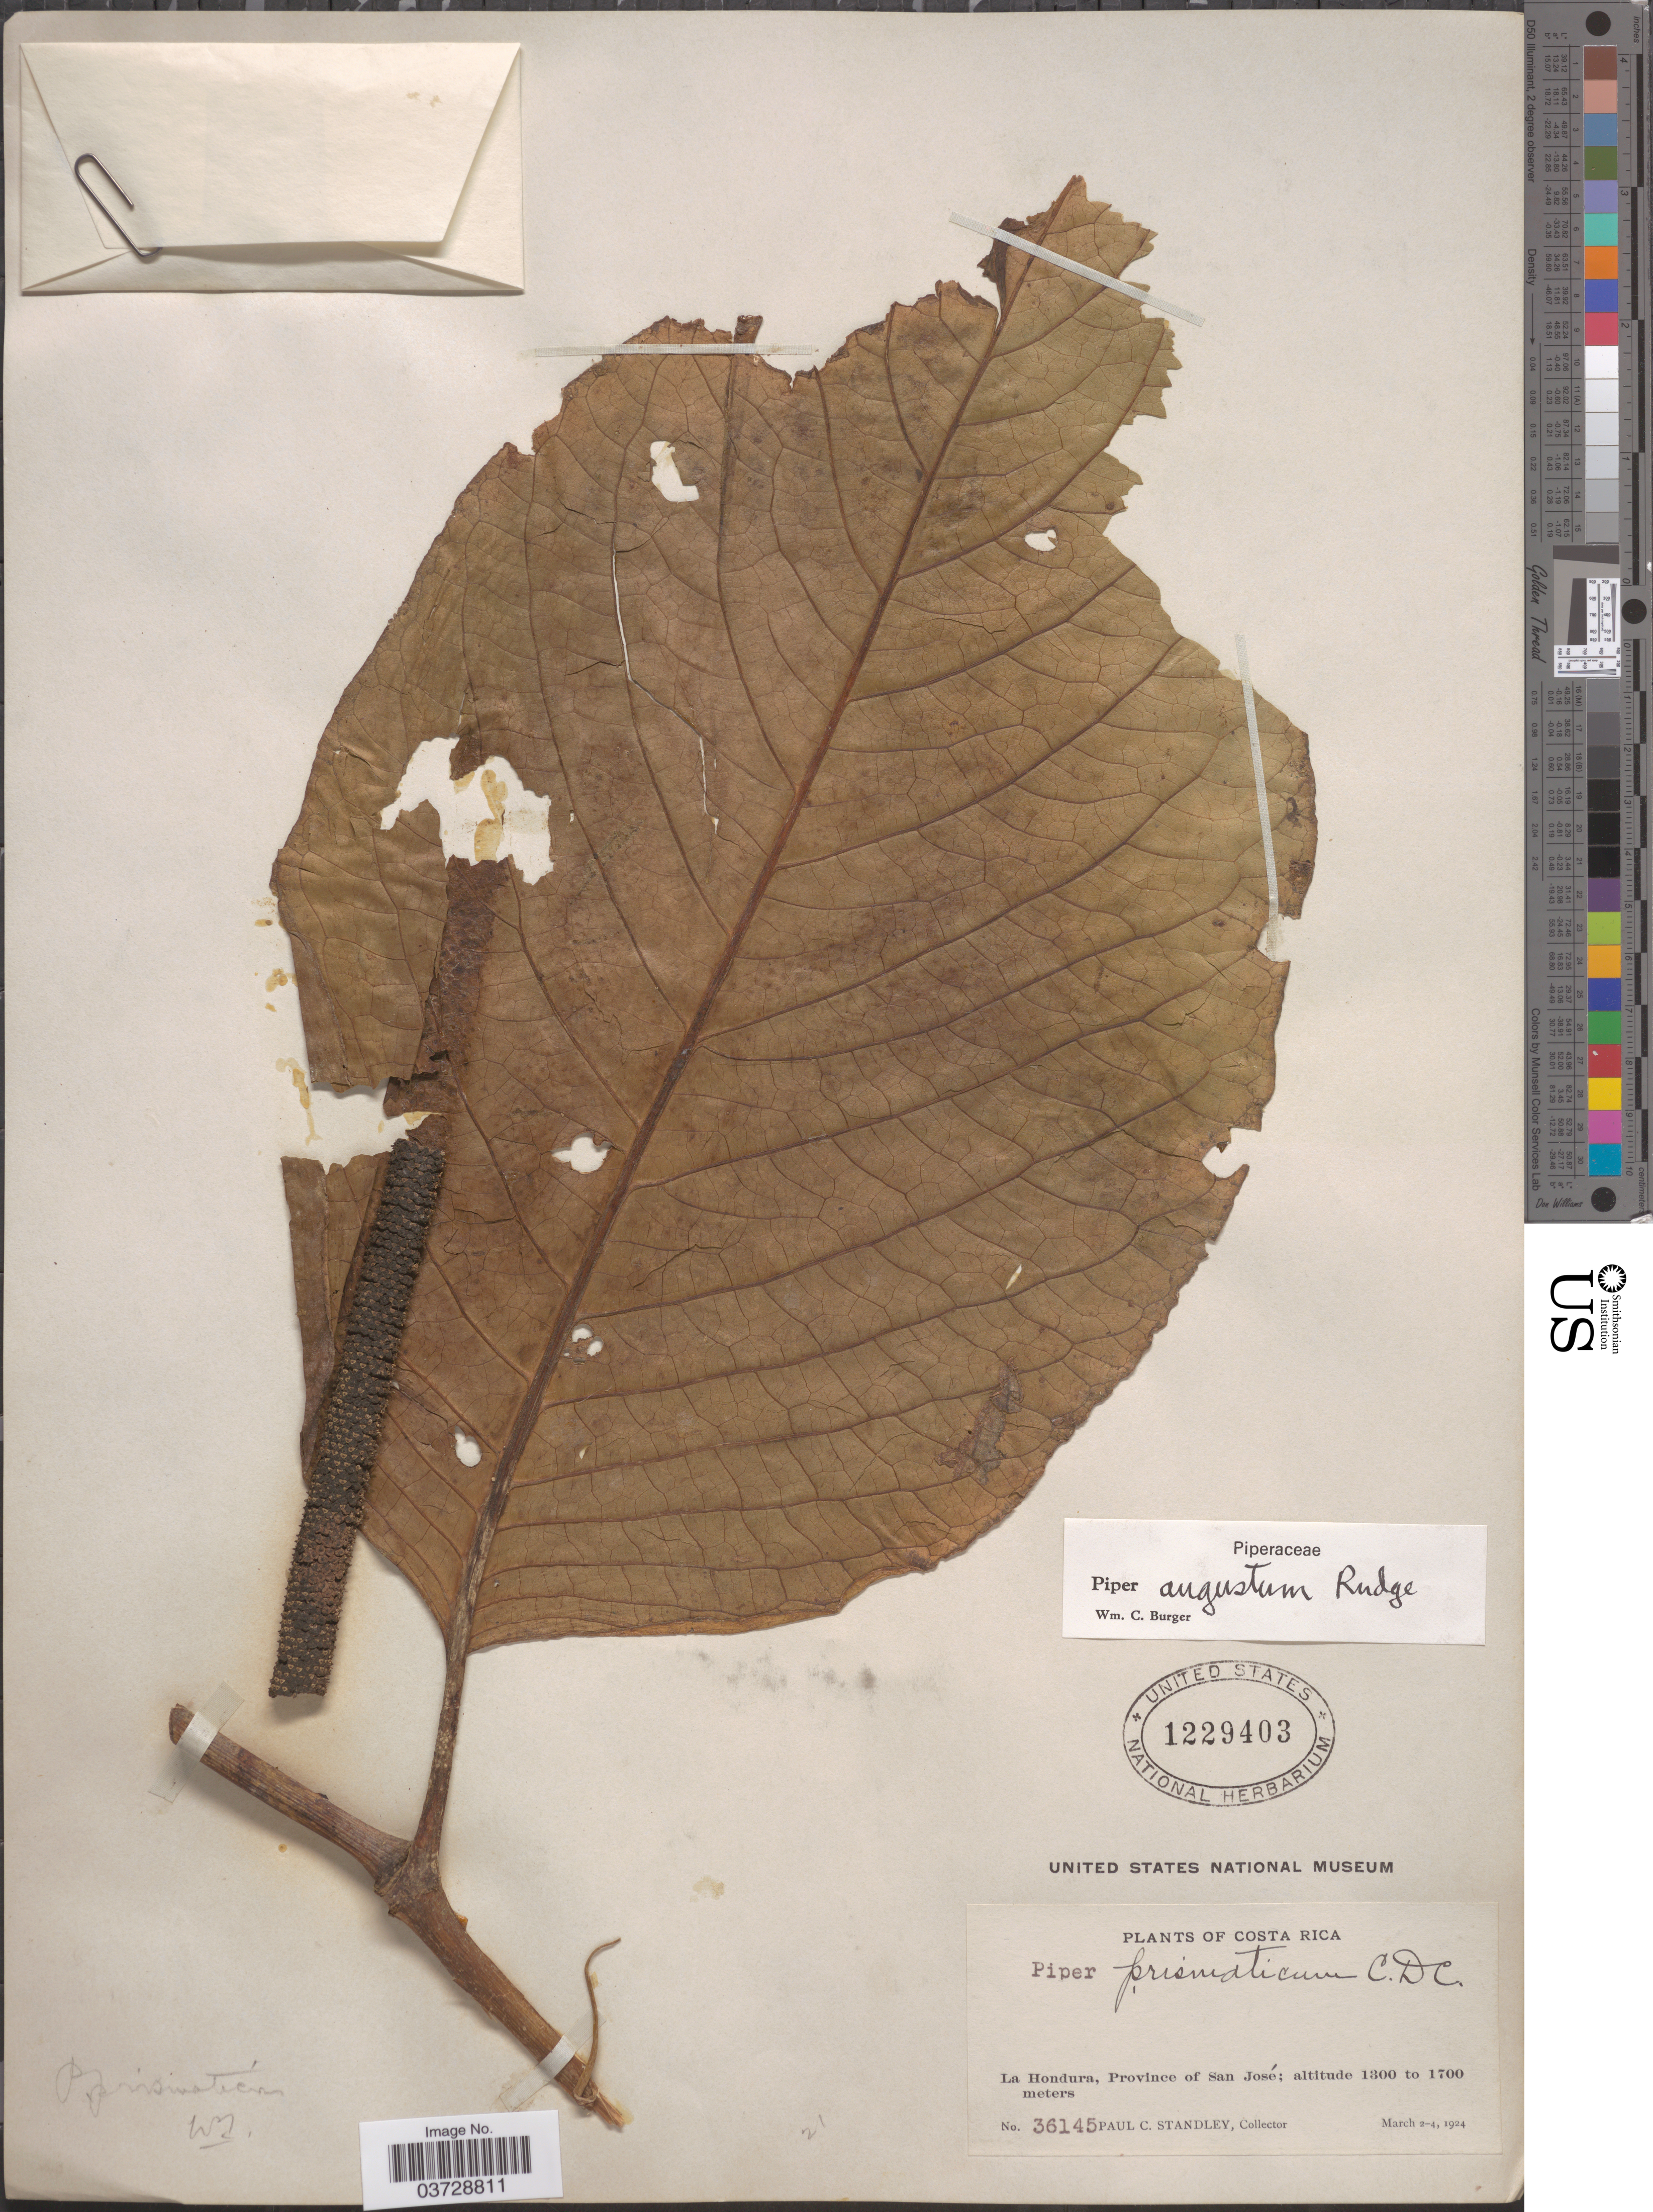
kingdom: Plantae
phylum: Tracheophyta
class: Magnoliopsida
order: Piperales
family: Piperaceae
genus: Piper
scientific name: Piper augustum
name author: Rudge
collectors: P. C. Standley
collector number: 36145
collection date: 1924-03-02/1924-03-04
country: Costa Rica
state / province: San José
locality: La Hondura.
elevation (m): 1300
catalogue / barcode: US 1229403